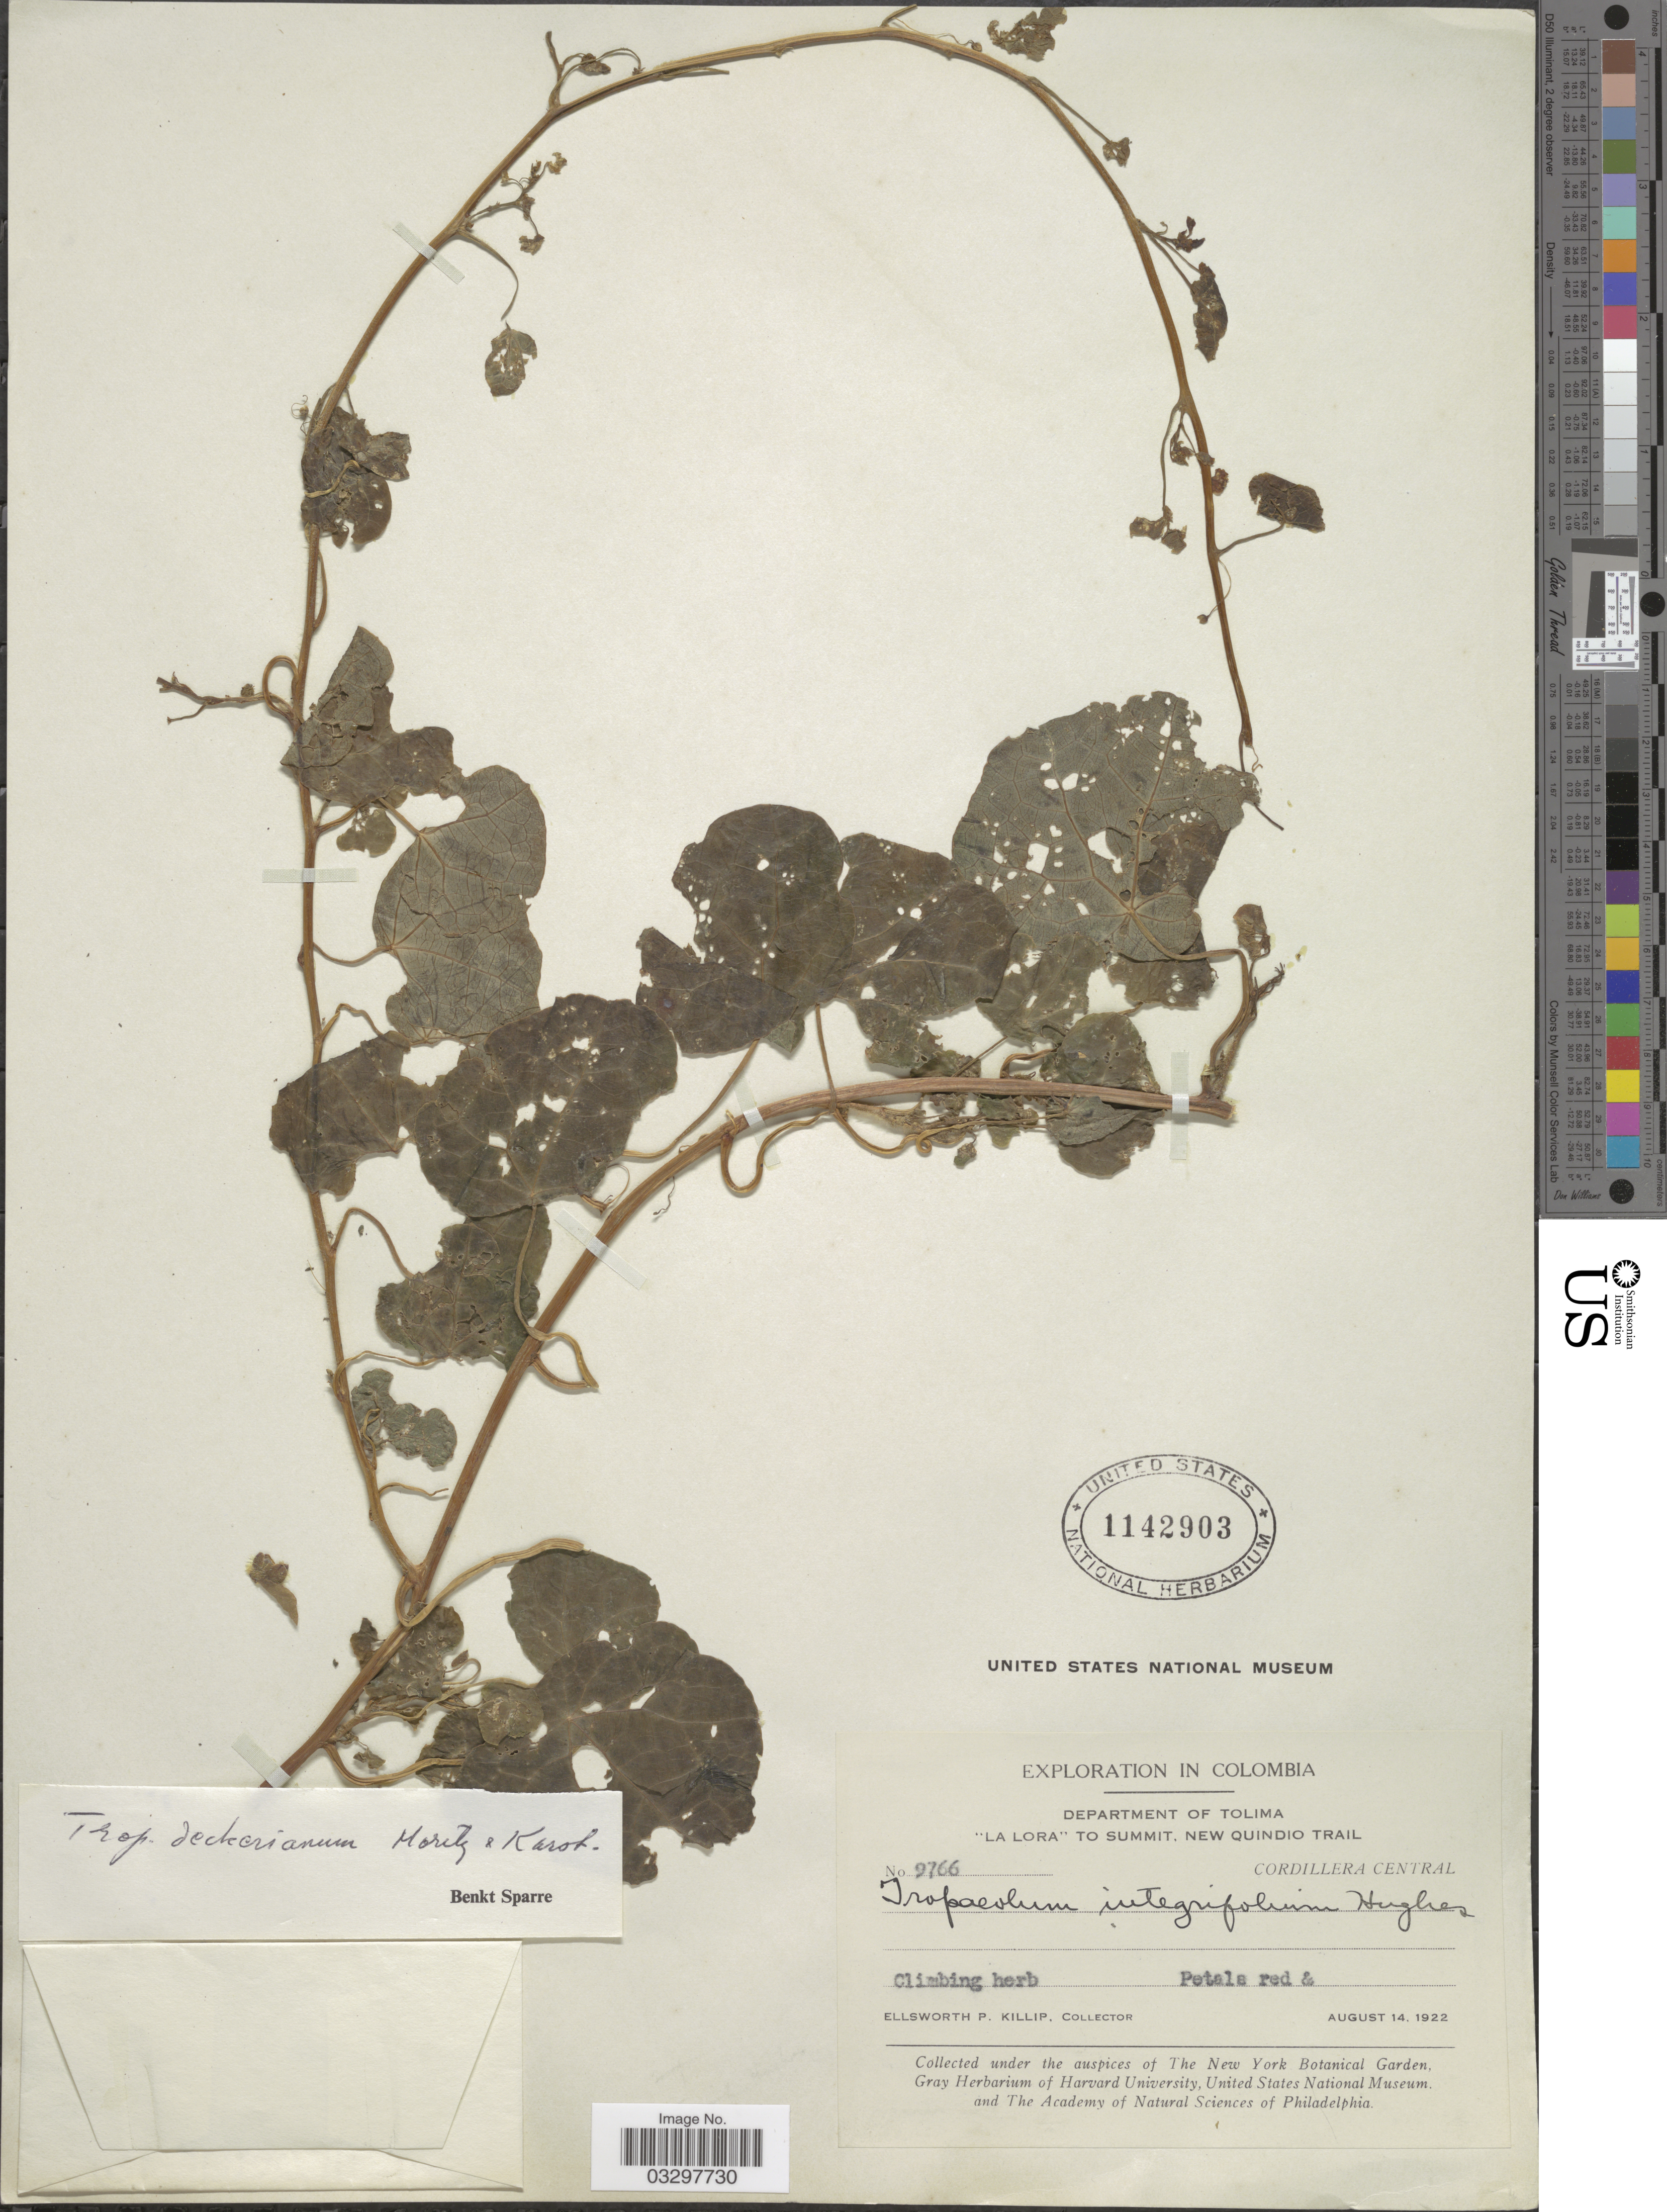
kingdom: Plantae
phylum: Tracheophyta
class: Magnoliopsida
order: Brassicales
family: Tropaeolaceae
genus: Tropaeolum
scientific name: Tropaeolum deckerianum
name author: Moritz & H. Karst.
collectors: E. P. Killip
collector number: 9766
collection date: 1922-08-14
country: Colombia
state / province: Tolima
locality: Department of Tolima. "La Lora" to Summit, New Quindio Trail. Cordillera Central.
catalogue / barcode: US 1142903